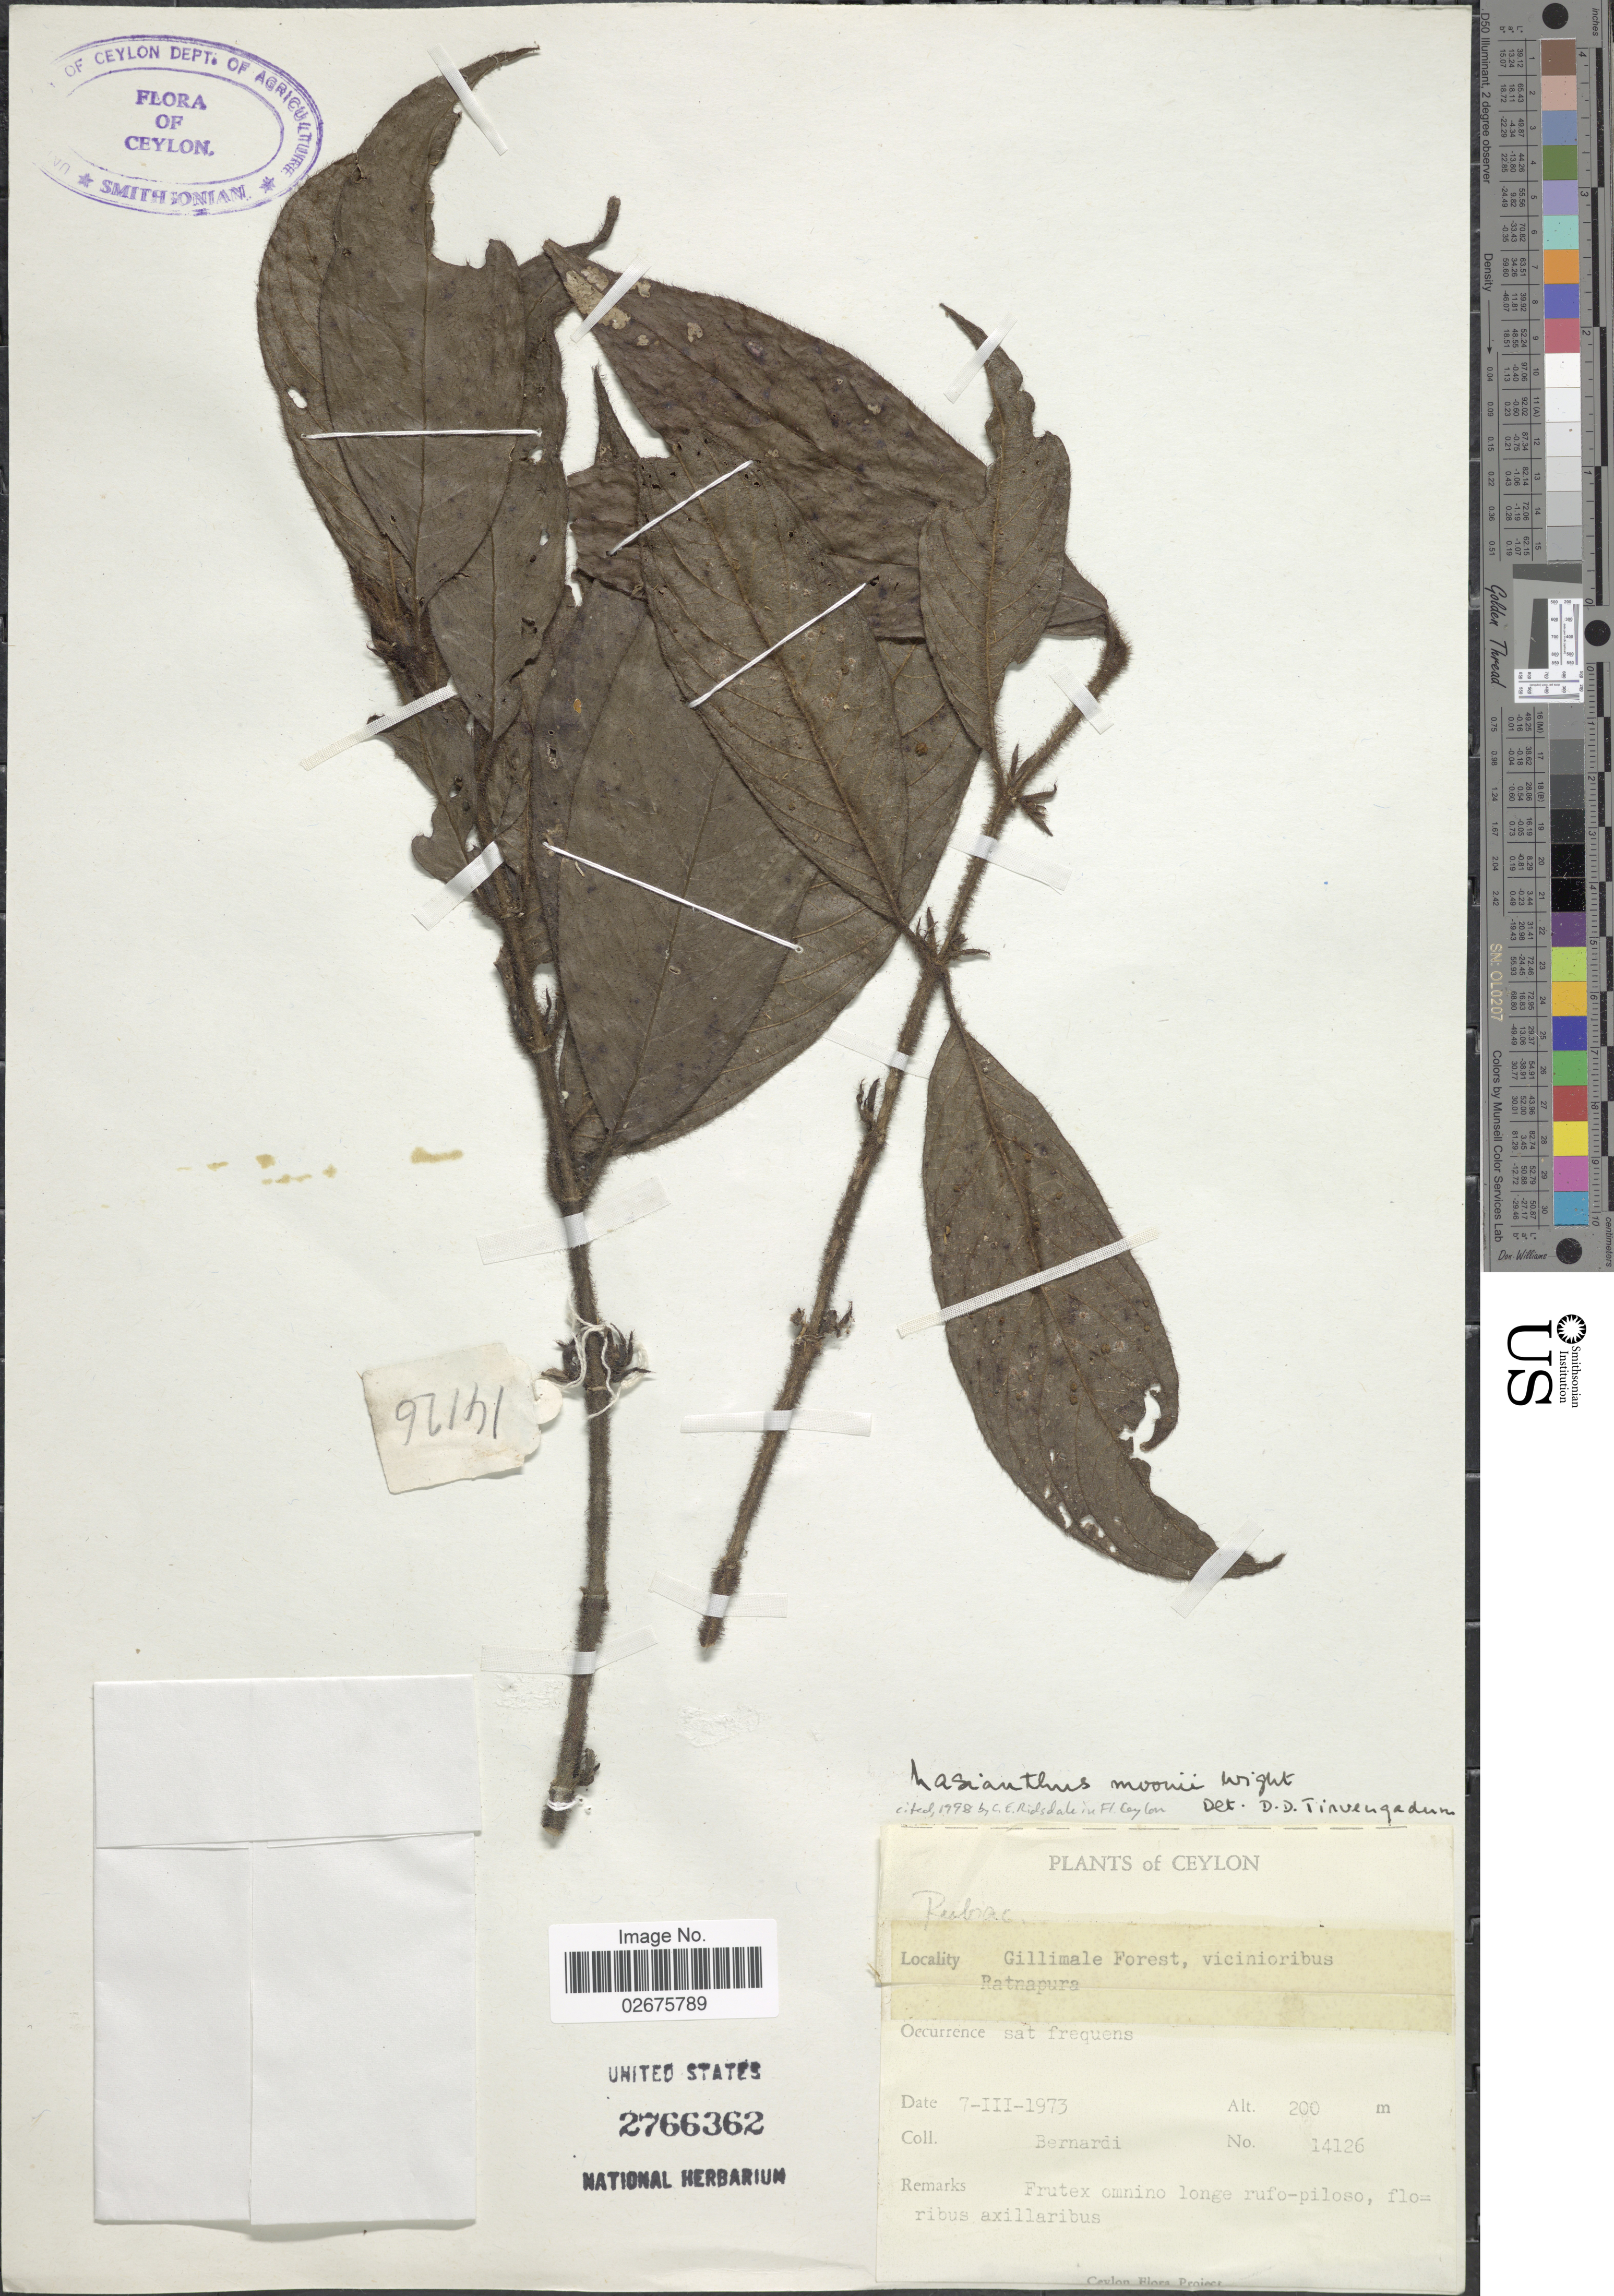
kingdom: Plantae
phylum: Tracheophyta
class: Magnoliopsida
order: Gentianales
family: Rubiaceae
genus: Lasianthus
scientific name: Lasianthus moonii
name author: Wight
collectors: Bernardi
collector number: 14126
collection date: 1973-03-07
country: Sri Lanka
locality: Gillimale Forest, vicinioribus, Ratnapura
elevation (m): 200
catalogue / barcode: US 2766362